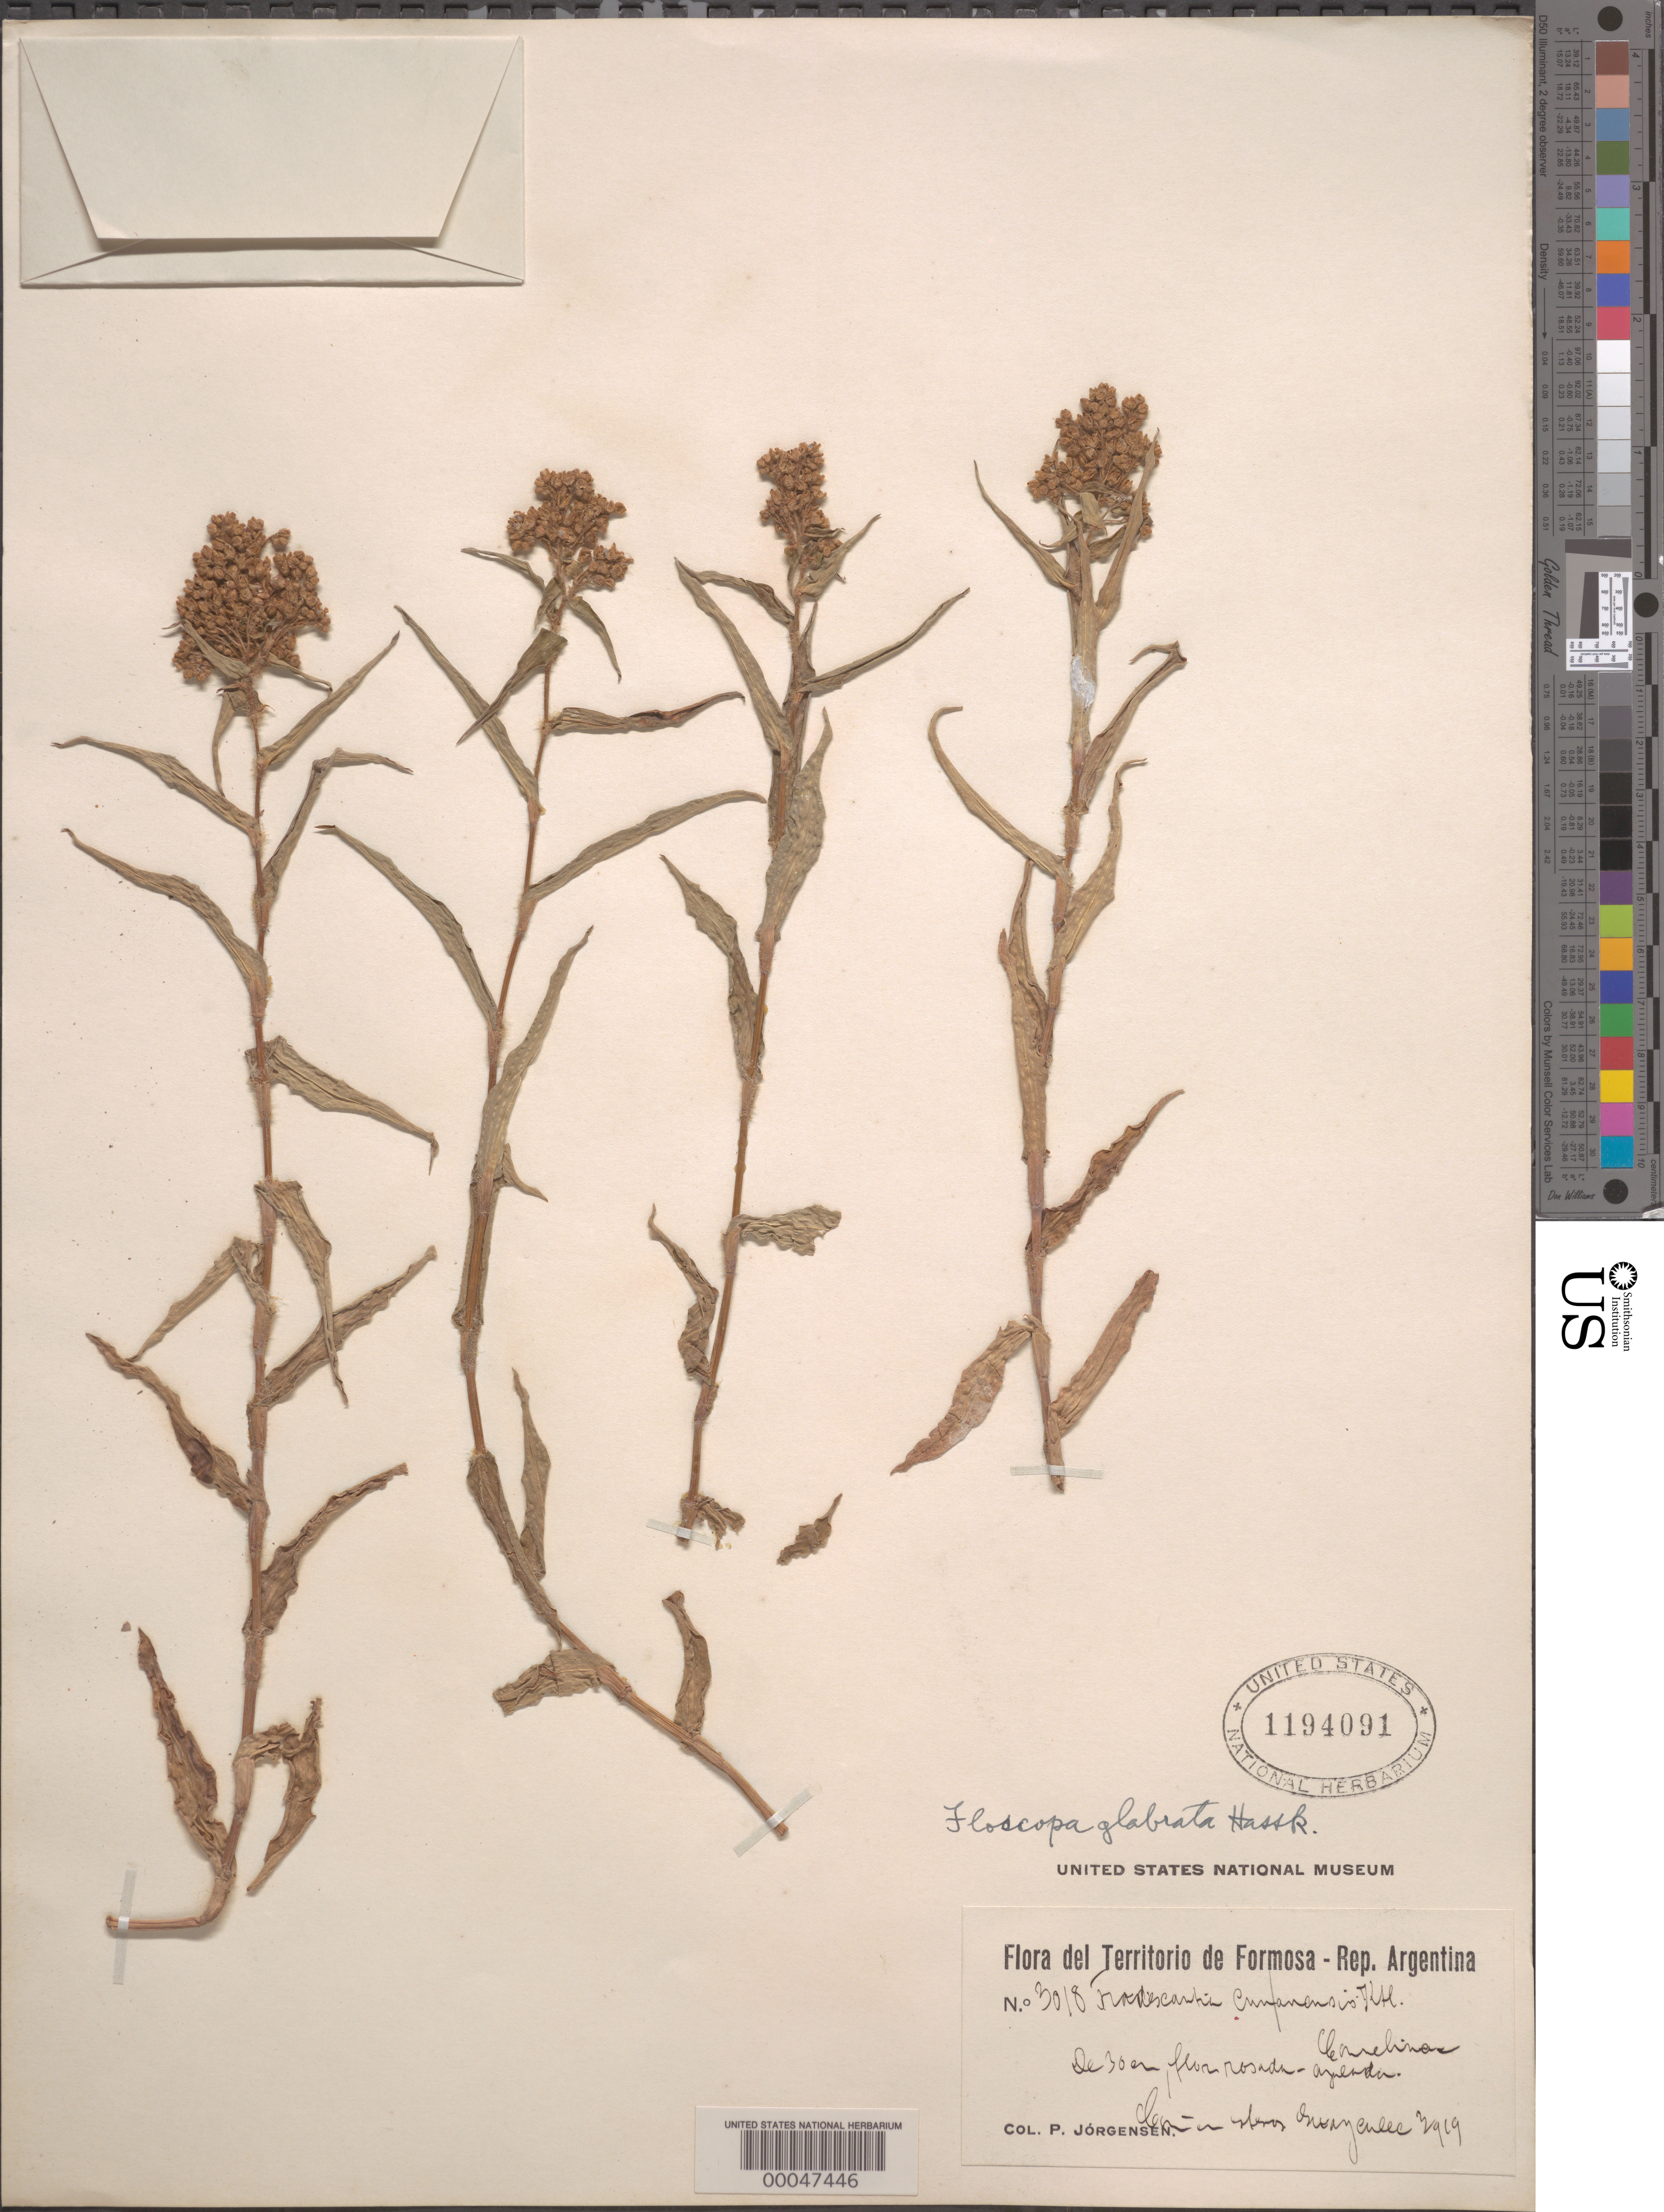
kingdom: Plantae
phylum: Tracheophyta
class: Liliopsida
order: Commelinales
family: Commelinaceae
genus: Floscopa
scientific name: Floscopa glabrata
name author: (Kunth) Hassk.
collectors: P. Jorgensen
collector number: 3018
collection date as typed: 1919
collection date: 1919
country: Argentina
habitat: Clearing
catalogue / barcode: US 1194091